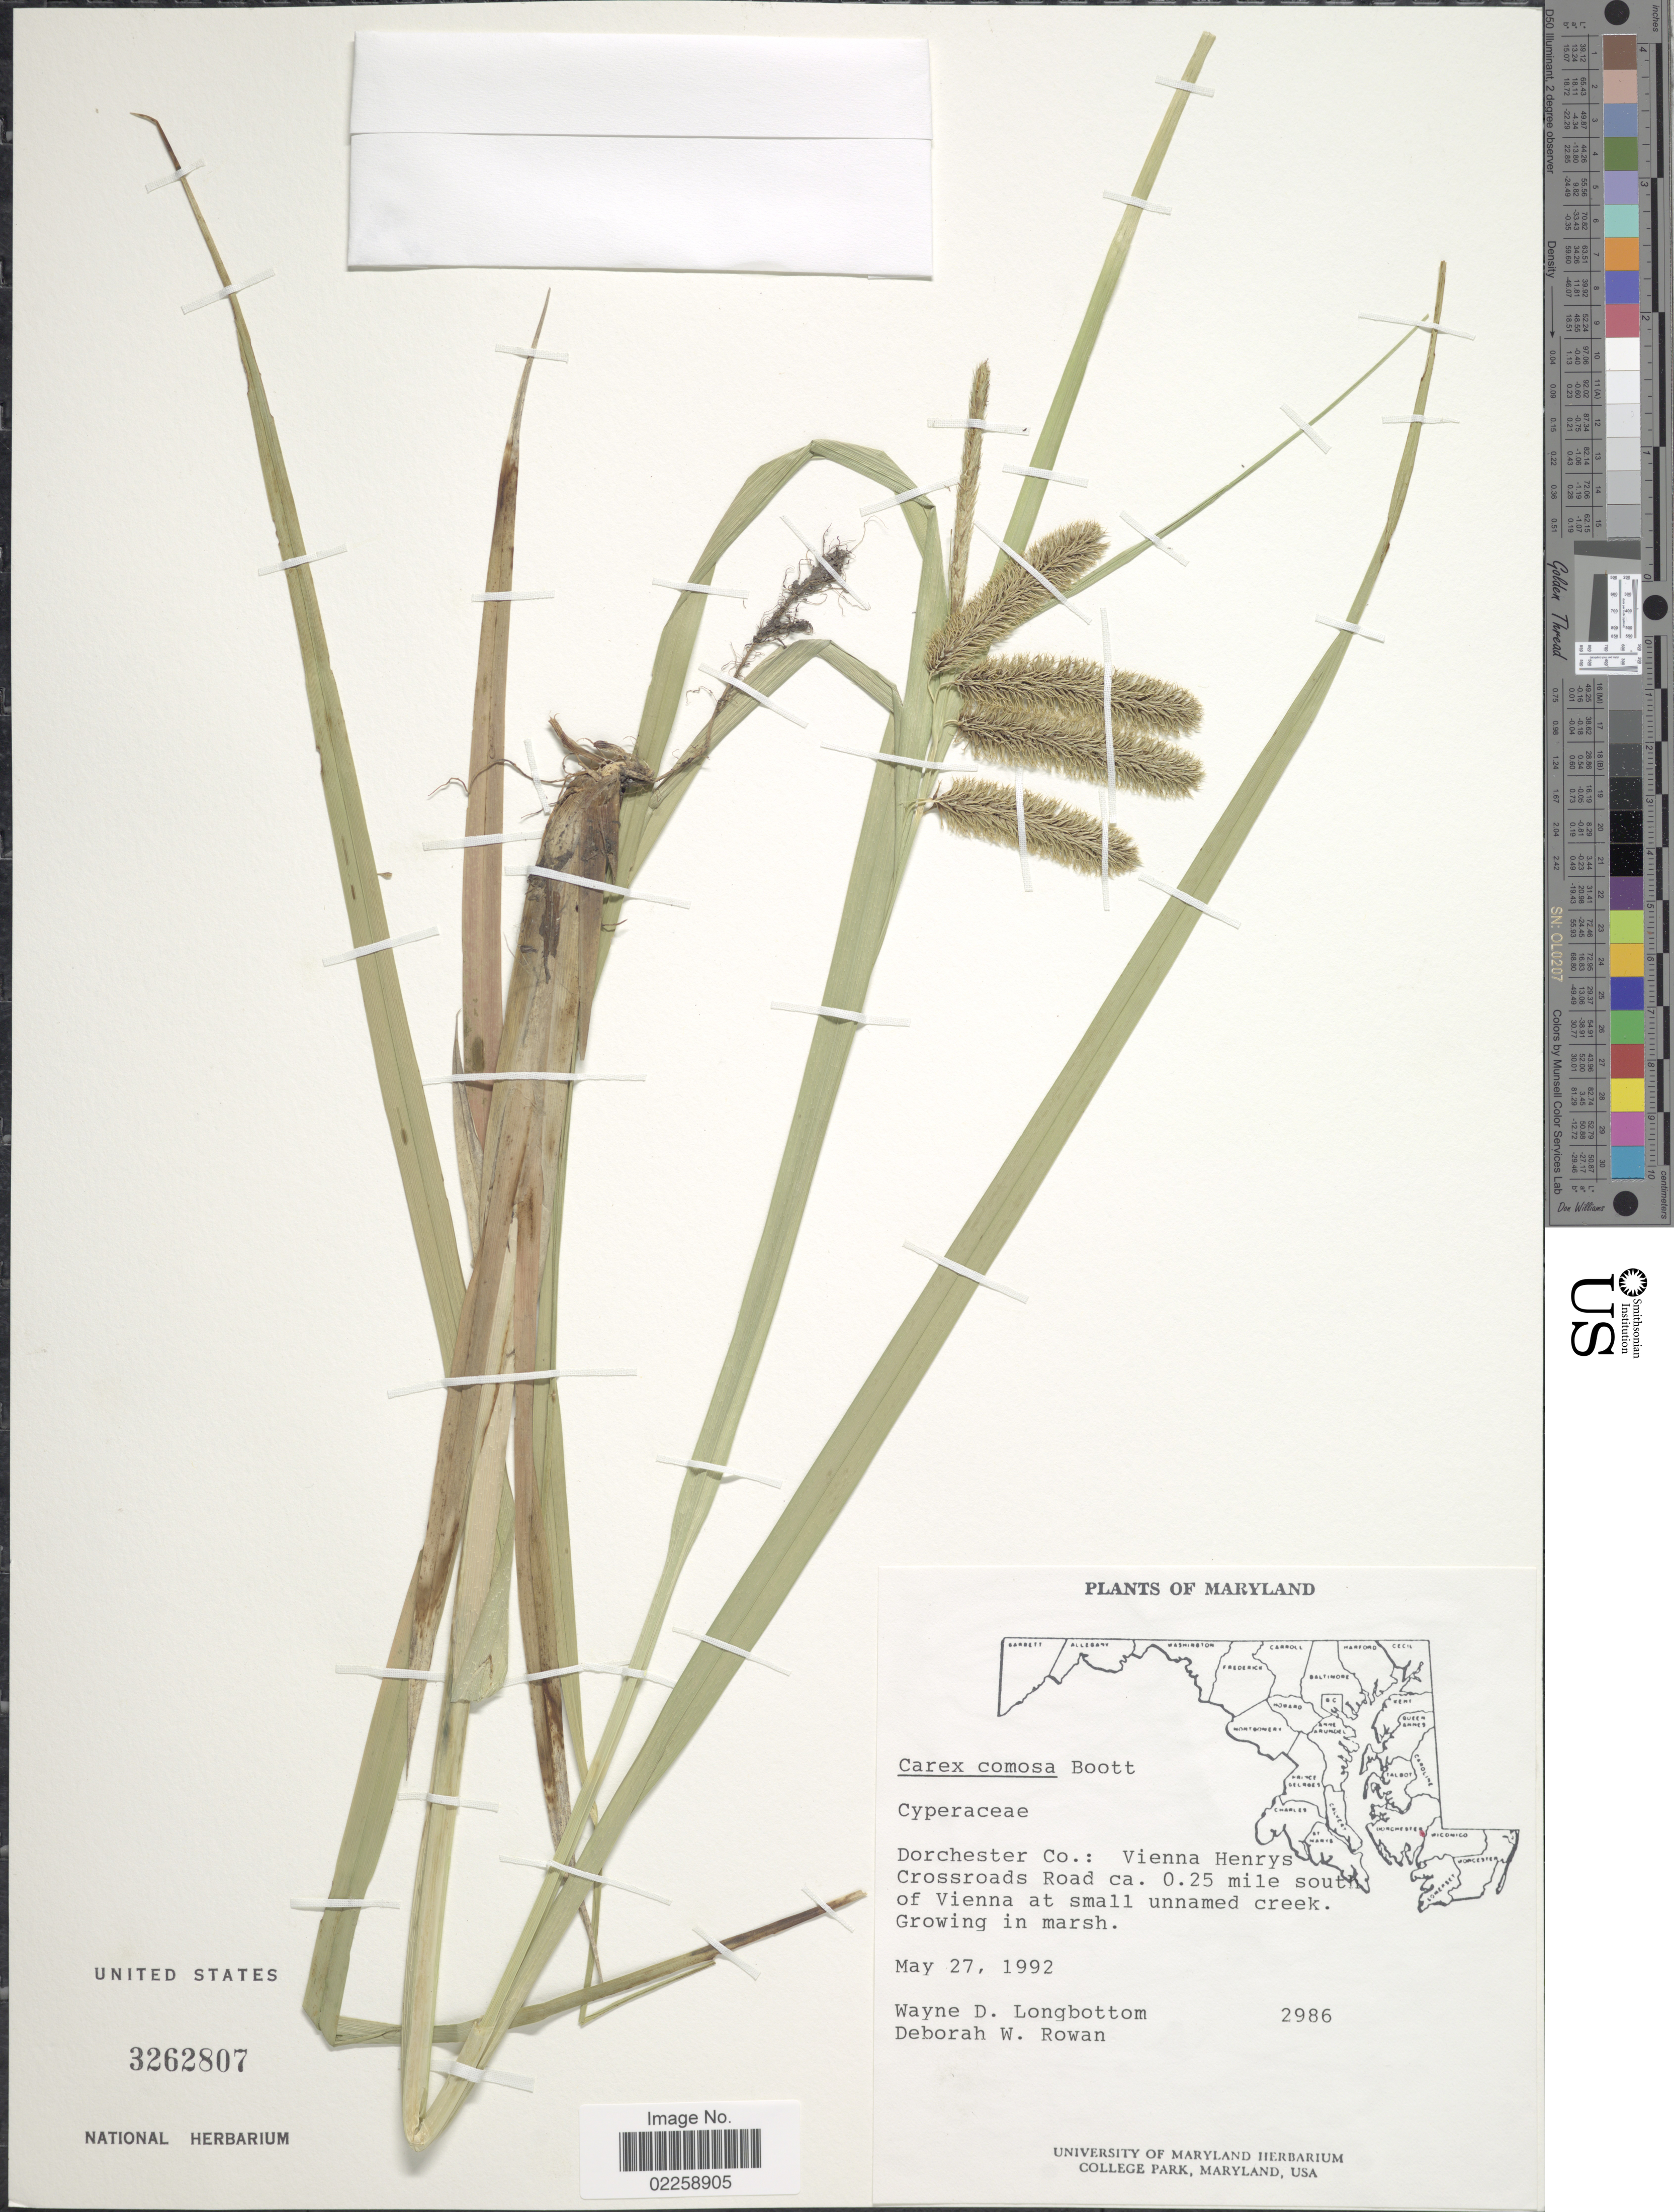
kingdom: Plantae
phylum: Tracheophyta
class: Liliopsida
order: Poales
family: Cyperaceae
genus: Carex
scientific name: Carex comosa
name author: Boott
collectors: W. D. Longbottom & D. Rowan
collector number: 2986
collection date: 1992-05-27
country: United States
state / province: Maryland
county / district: Dorchester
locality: Dorchester Co.: Vienna Henrys Crossroads Road ca. 0.25 miile south of Vienna at small unnamed Creek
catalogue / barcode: US 3262807